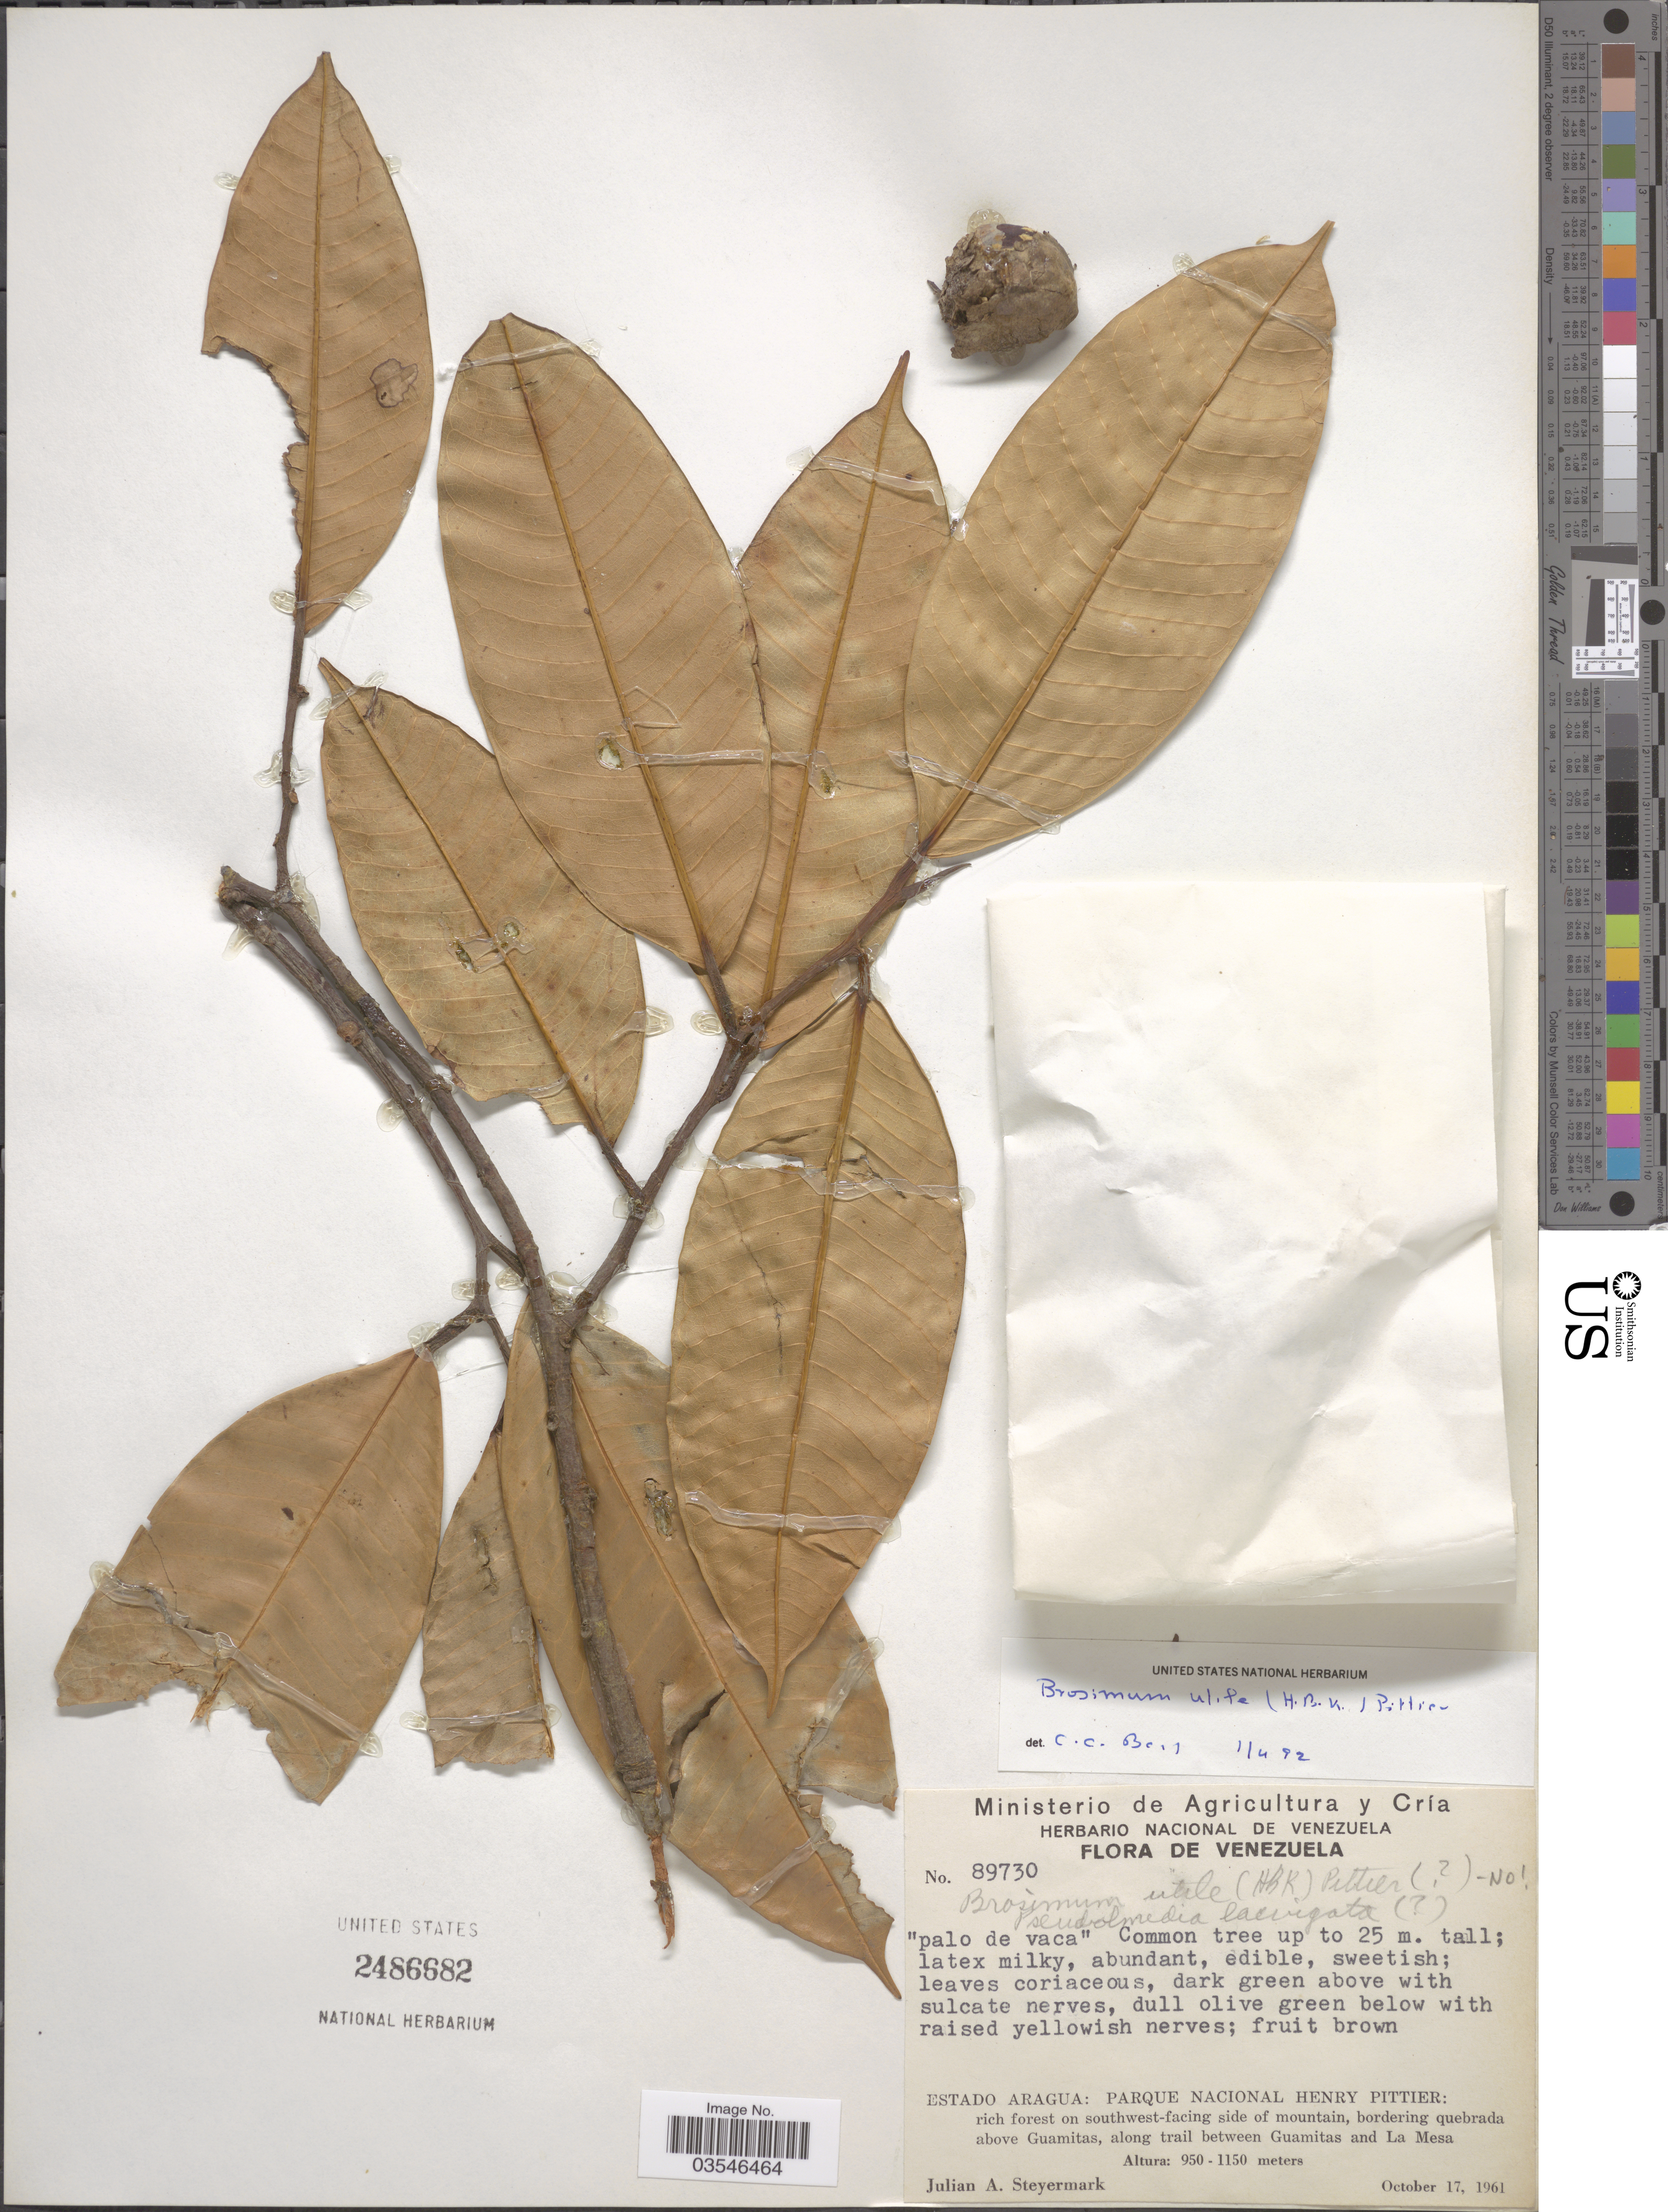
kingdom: Plantae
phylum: Tracheophyta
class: Magnoliopsida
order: Rosales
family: Moraceae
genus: Brosimum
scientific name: Brosimum utile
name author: (Kunth) Oken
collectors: J. Steyermark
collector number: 89730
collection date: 1961-10-17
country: Venezuela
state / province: Aragua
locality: Parque Nacional Henry Pittier: rich forest on southwest-facing side of mountain, bordering quebrada above Guamitas, along trail between Guamitas and La Mesa.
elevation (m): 950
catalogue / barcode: US 2486682